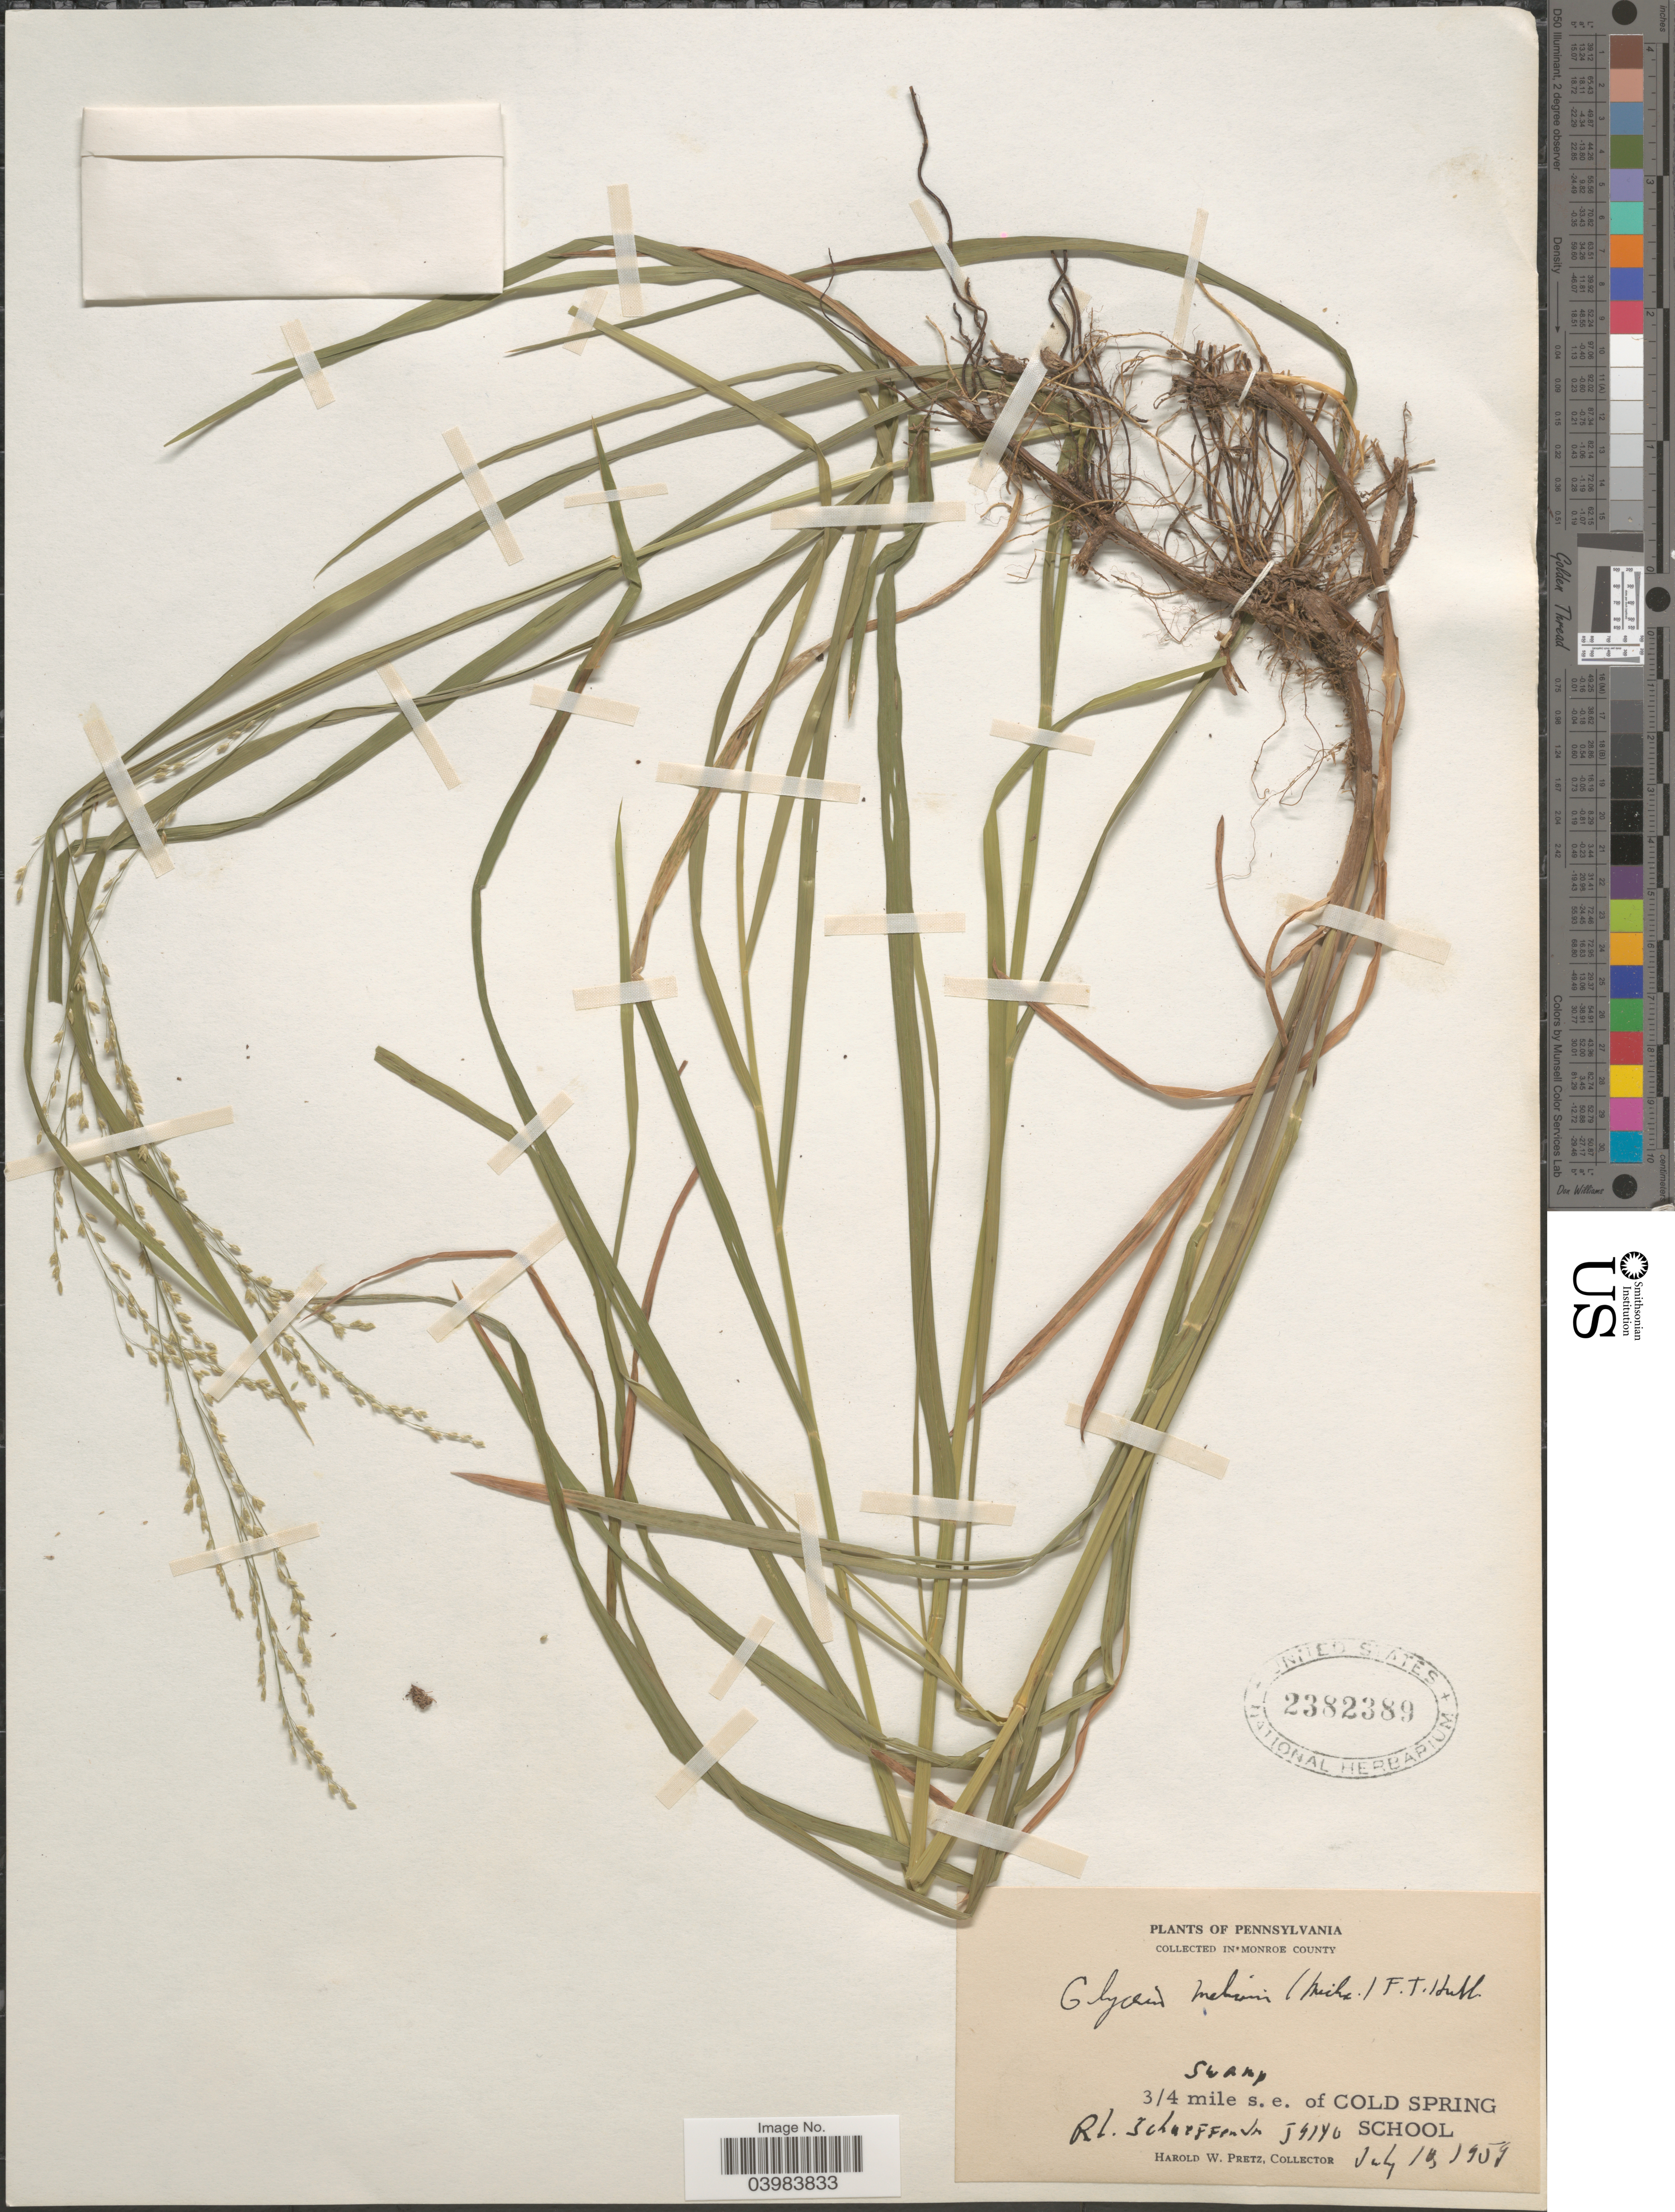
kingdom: Plantae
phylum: Tracheophyta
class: Liliopsida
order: Poales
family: Poaceae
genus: Glyceria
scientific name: Glyceria melicaria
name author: (Michx.) F.T. Hubb.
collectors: H. W. Pretz & R. L. Schaeffer Jr.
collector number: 59140*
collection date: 1959-07-19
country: United States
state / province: Pennsylvania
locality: In Monroe County. ¾ mile s. e. of Cold Spring School.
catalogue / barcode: US 2382389